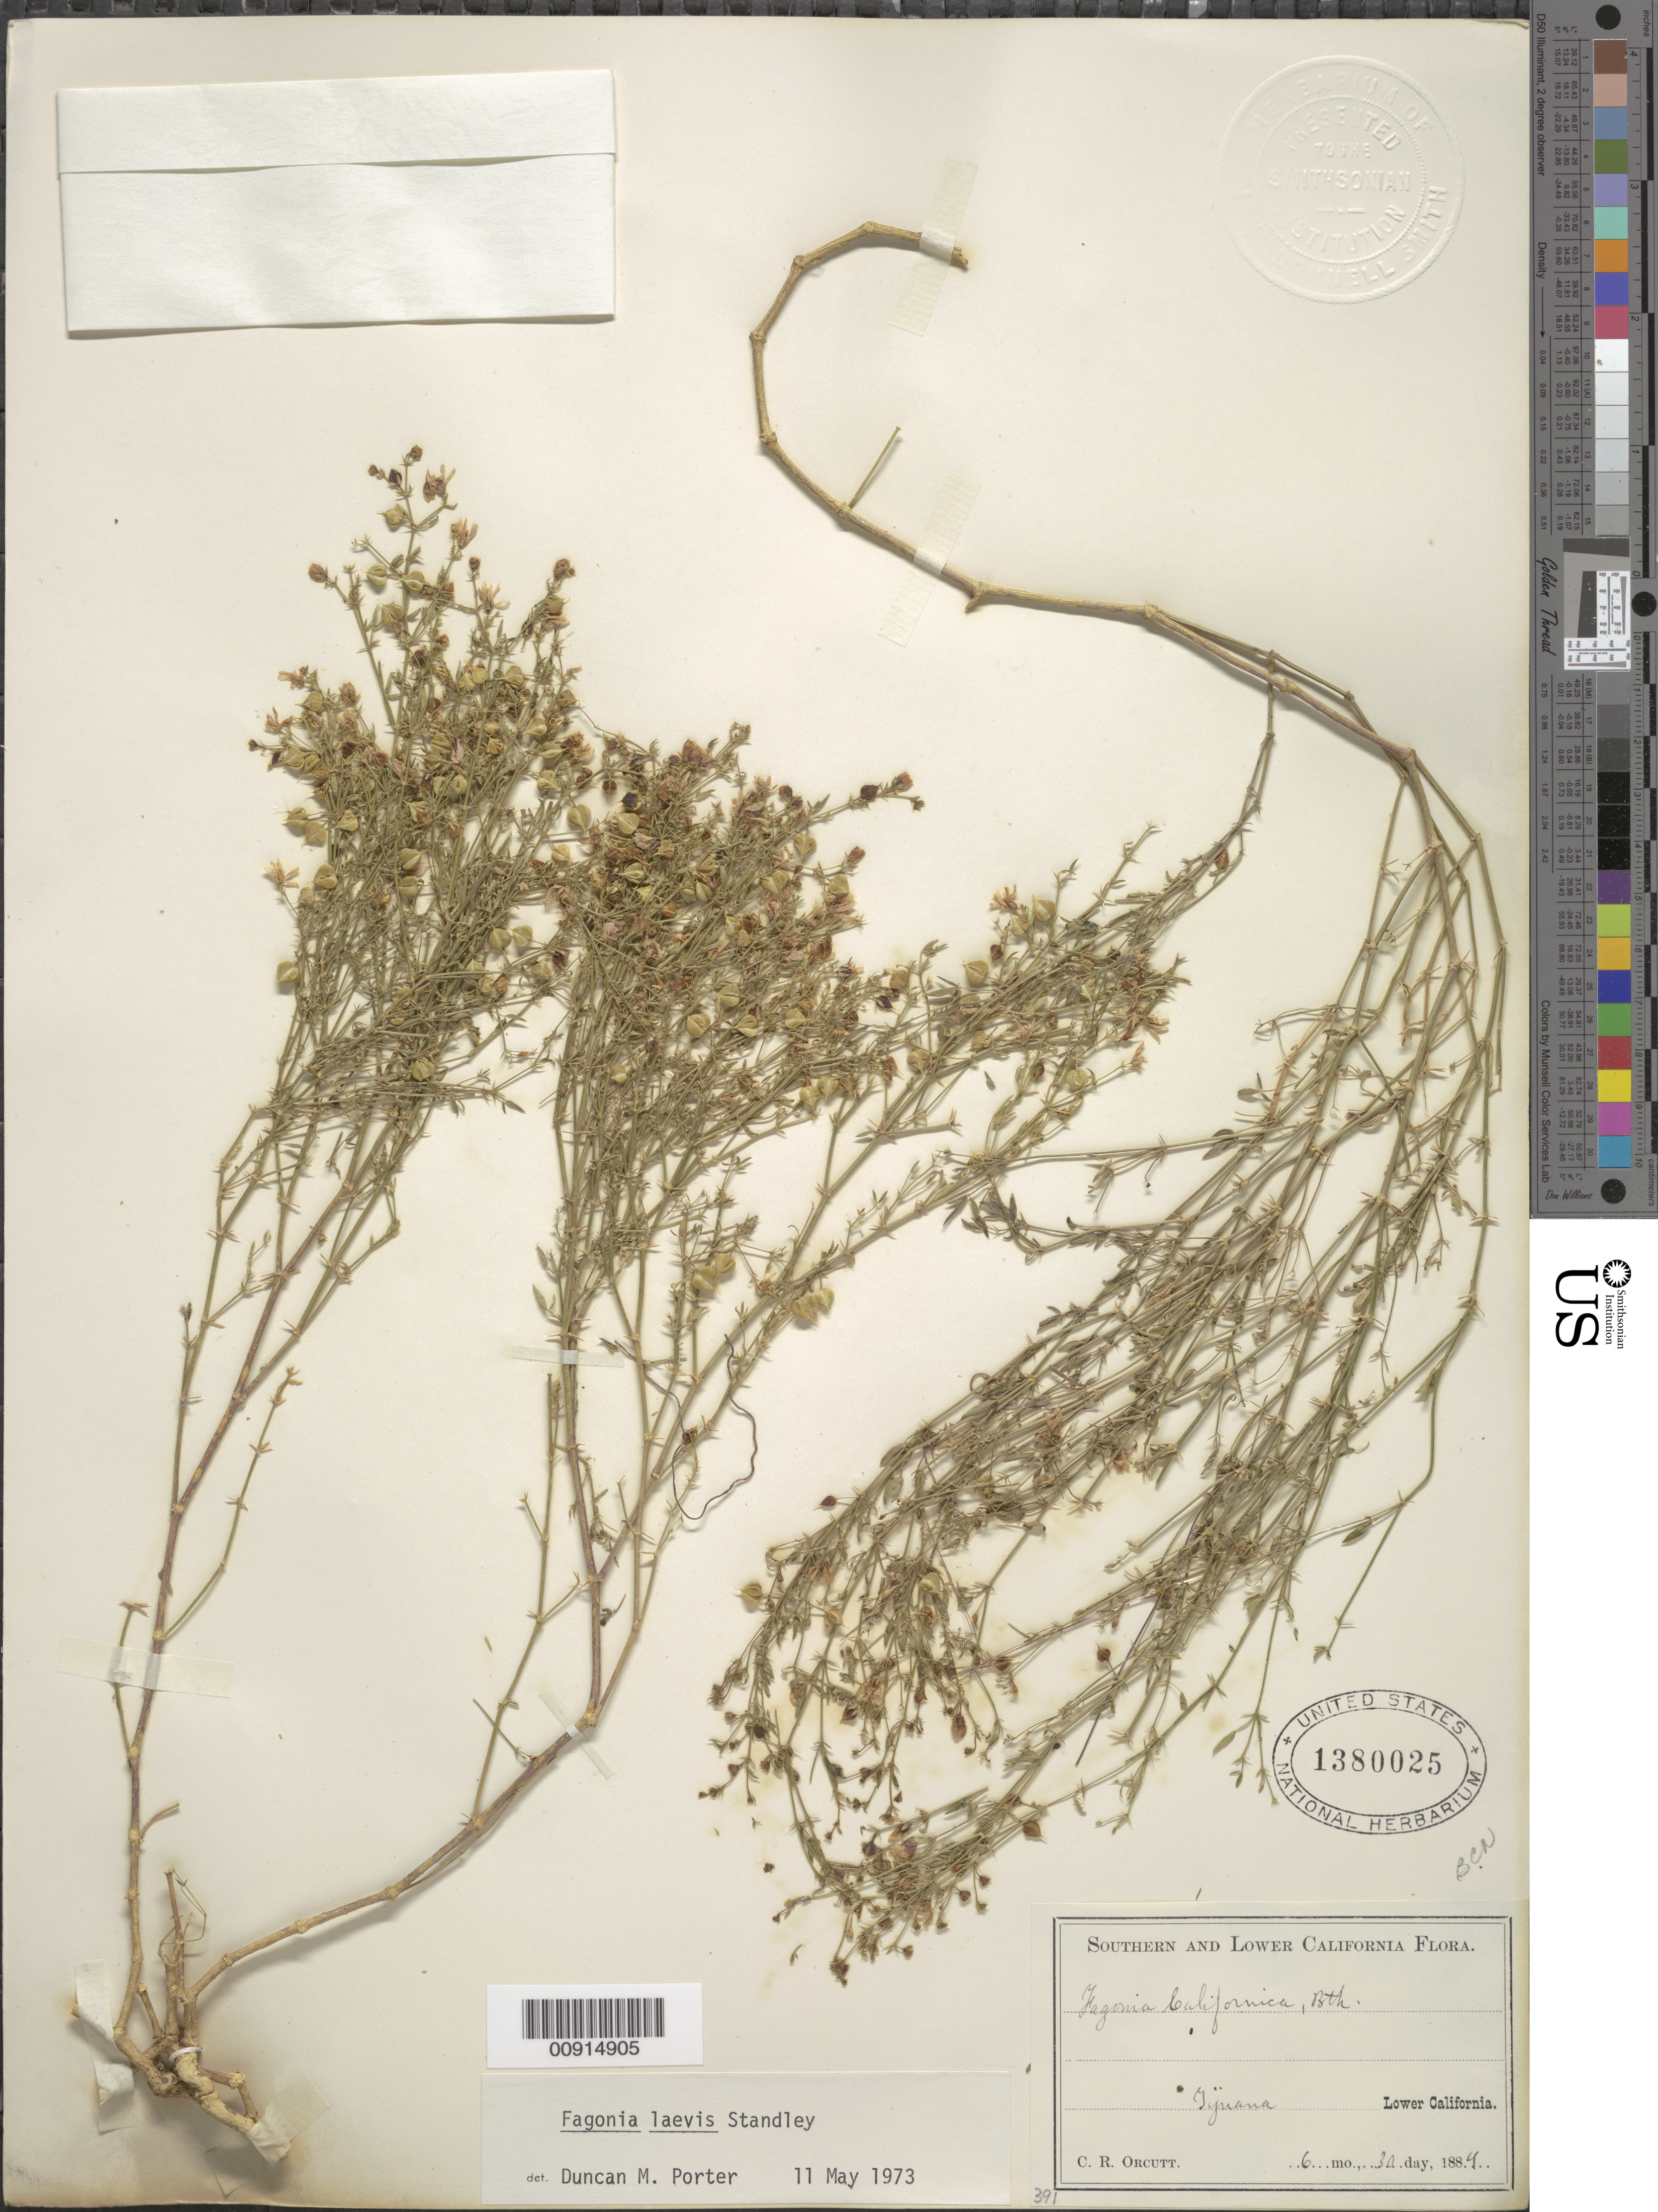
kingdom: Plantae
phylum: Tracheophyta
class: Magnoliopsida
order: Zygophyllales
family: Zygophyllaceae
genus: Fagonia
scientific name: Fagonia laevis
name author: Standl.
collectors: C. R. Orcutt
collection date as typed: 30 Jun 1884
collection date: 1884-06-30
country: Mexico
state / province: Baja California Norte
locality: Tijuana, Lower California.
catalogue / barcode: US 1380025